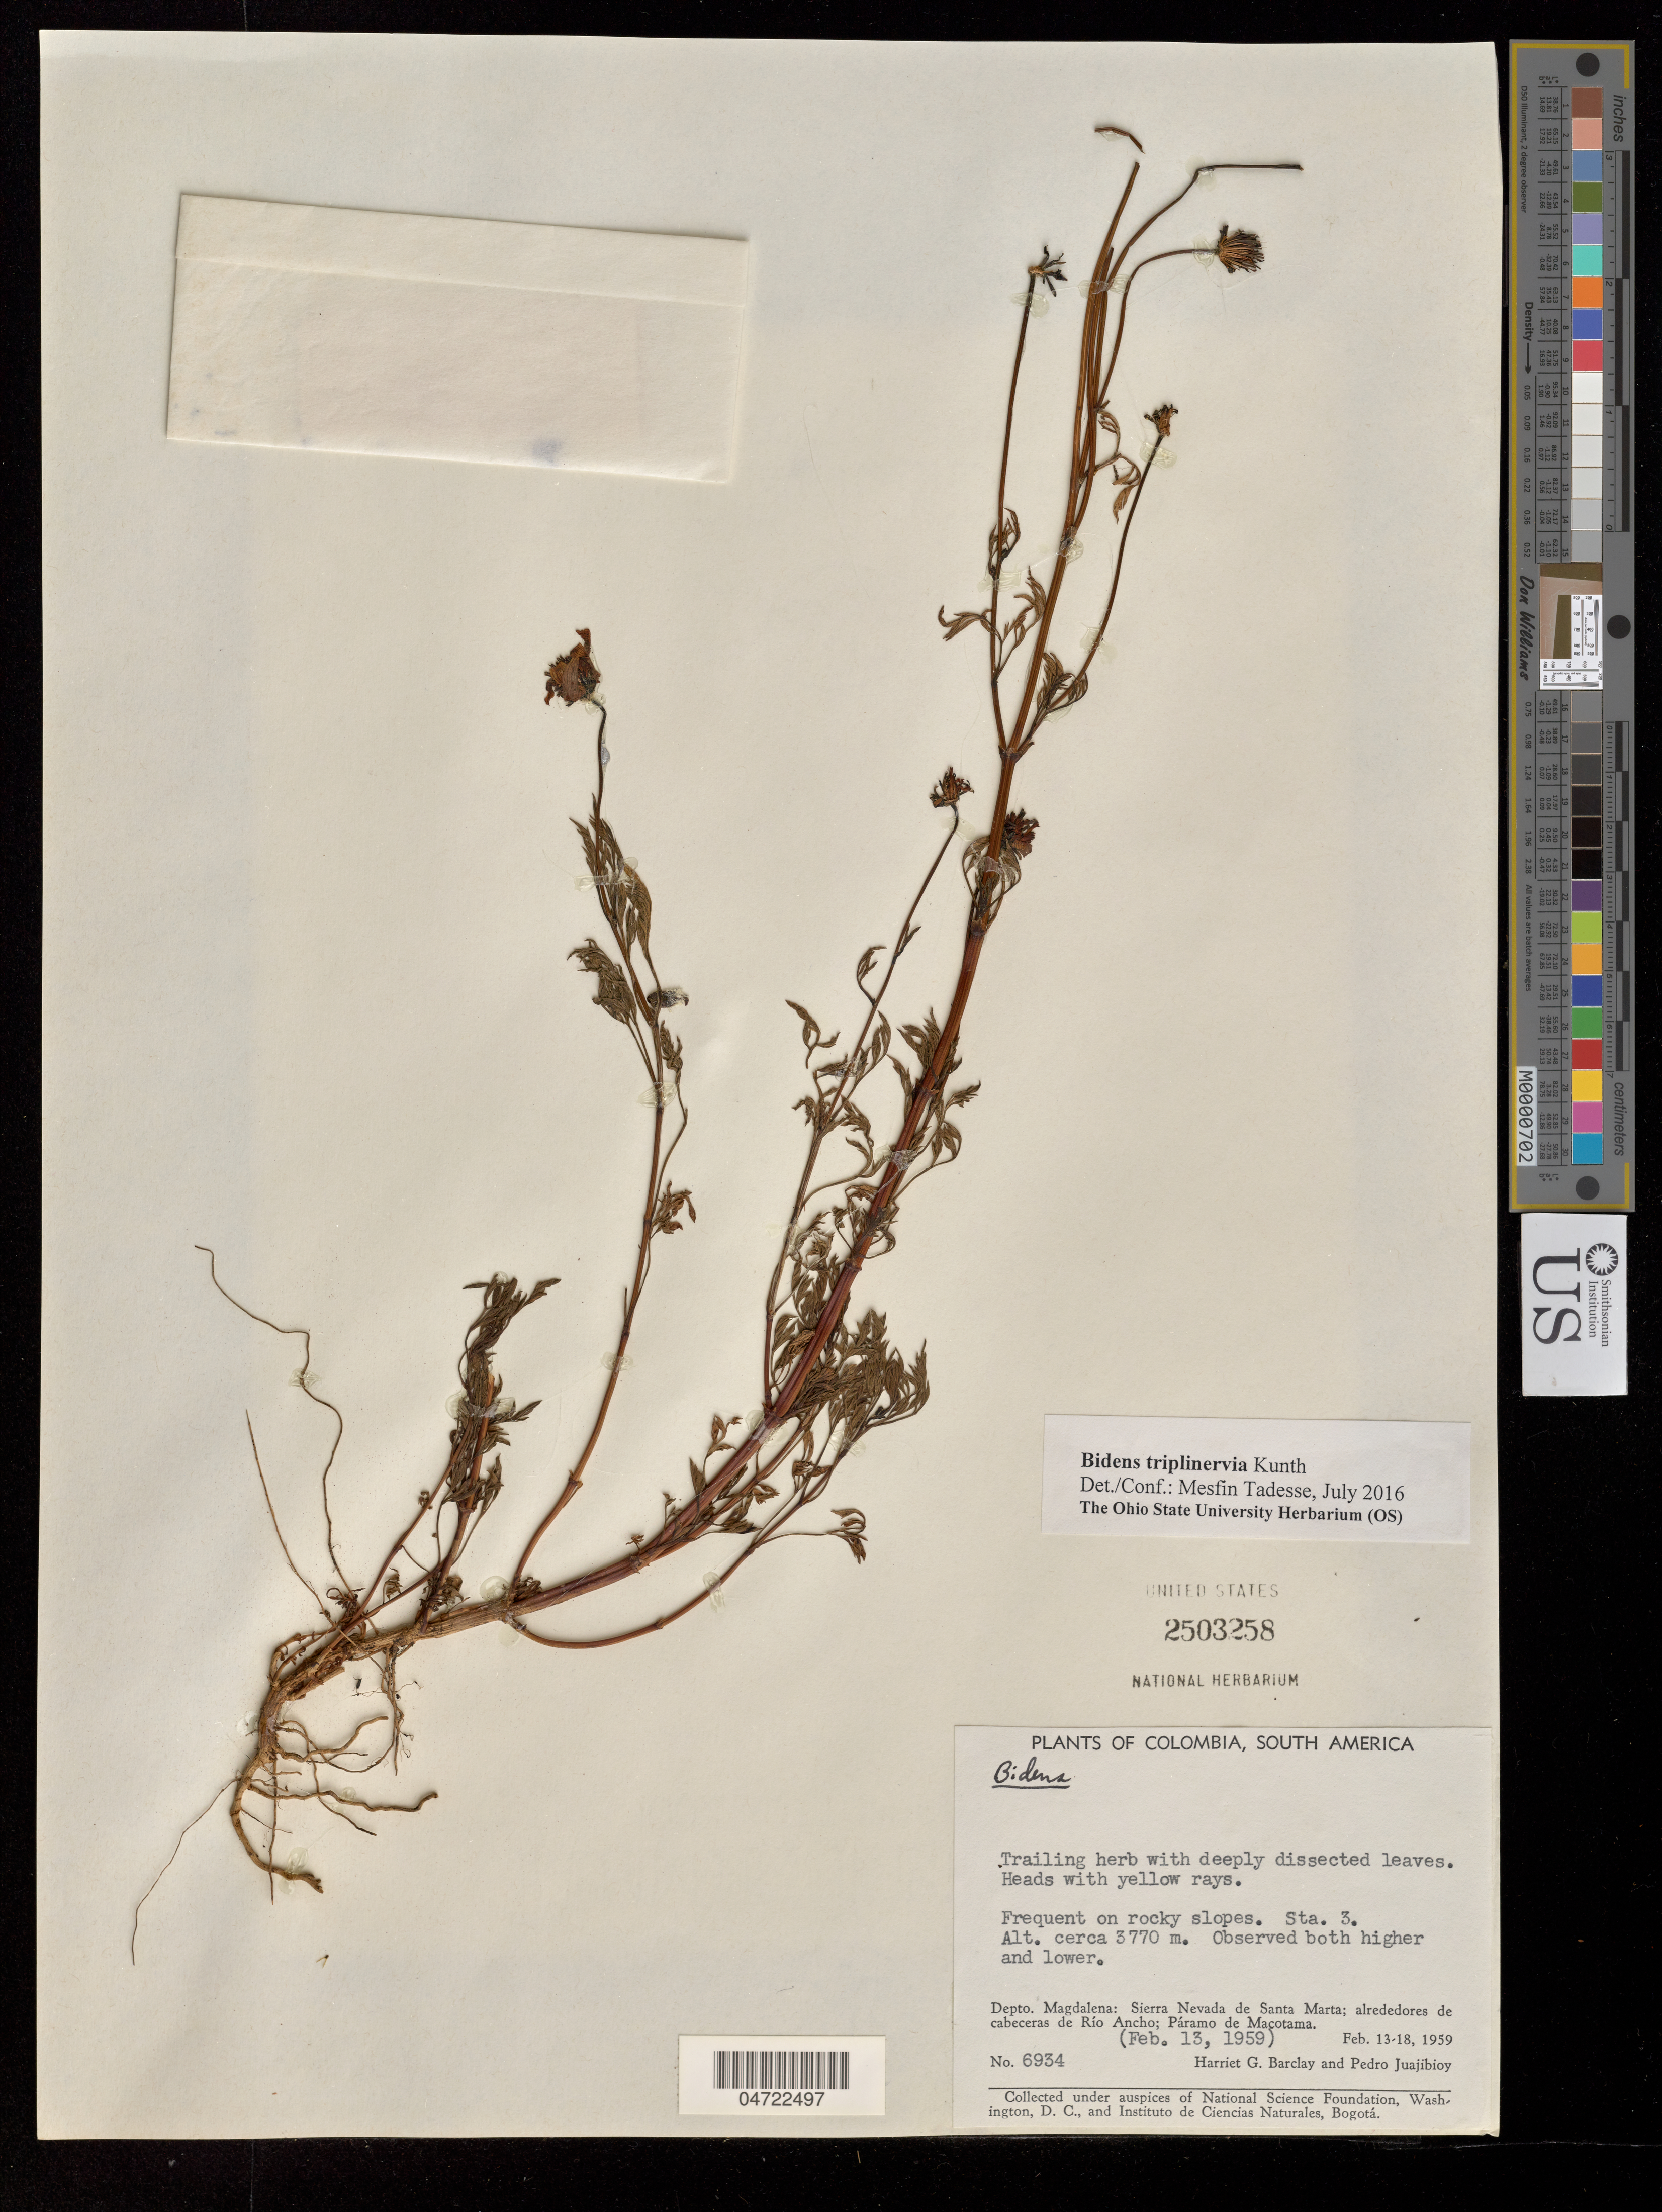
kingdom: Plantae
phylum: Tracheophyta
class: Magnoliopsida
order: Asterales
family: Asteraceae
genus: Bidens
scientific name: Bidens triplinervia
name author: Kunth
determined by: Tadesse, M.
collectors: H. G. Barclay & P. Juajibioy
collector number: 6934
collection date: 1959-02-13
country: Colombia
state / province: Magdalena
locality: Sierra Nevada de Santa Marta; alrededores de cabeceras de Rio Ancho; Paramo de Macotama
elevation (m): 4270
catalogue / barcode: US 2503258